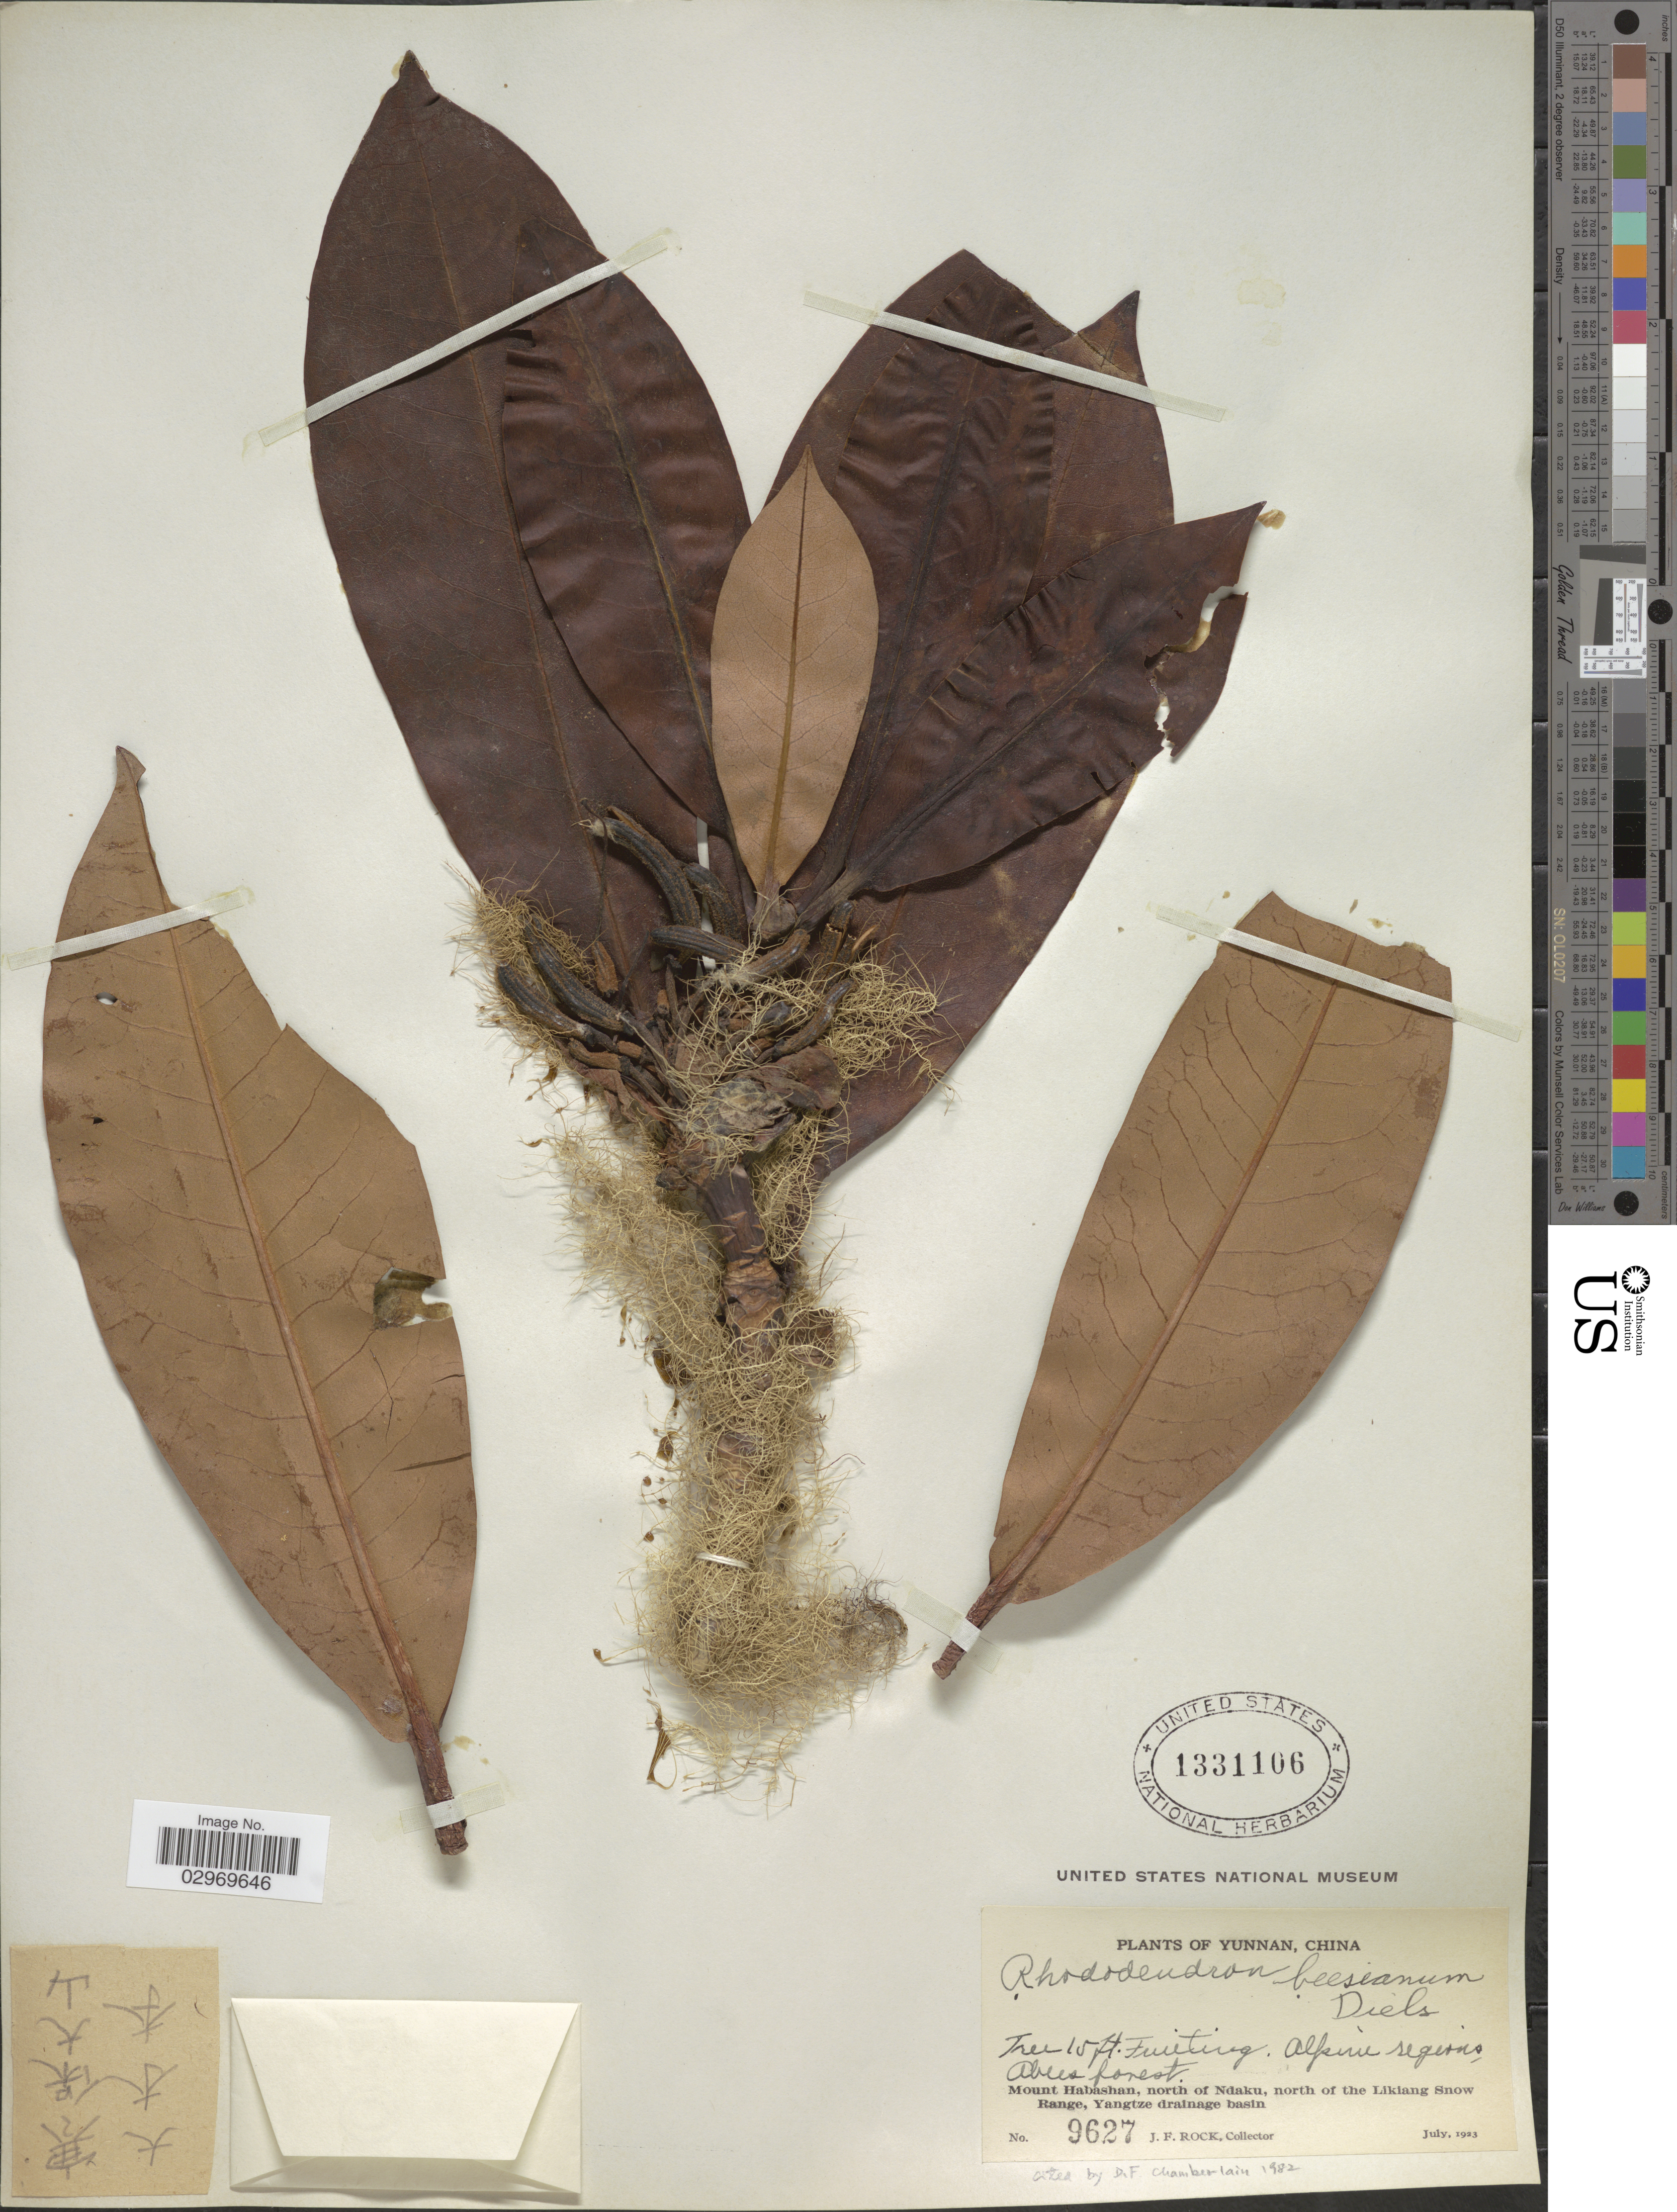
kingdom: Plantae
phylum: Tracheophyta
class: Magnoliopsida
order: Ericales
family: Ericaceae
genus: Rhododendron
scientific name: Rhododendron beesianum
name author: Diels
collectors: J. Rock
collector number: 9627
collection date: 1923-07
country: China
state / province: Yunnan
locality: Alpine regions, Alpine forest. Mount Habashan, north of Ndaku, north of the Likiang Snow Range, Yangtze drainage basin.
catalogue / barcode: US 1331106